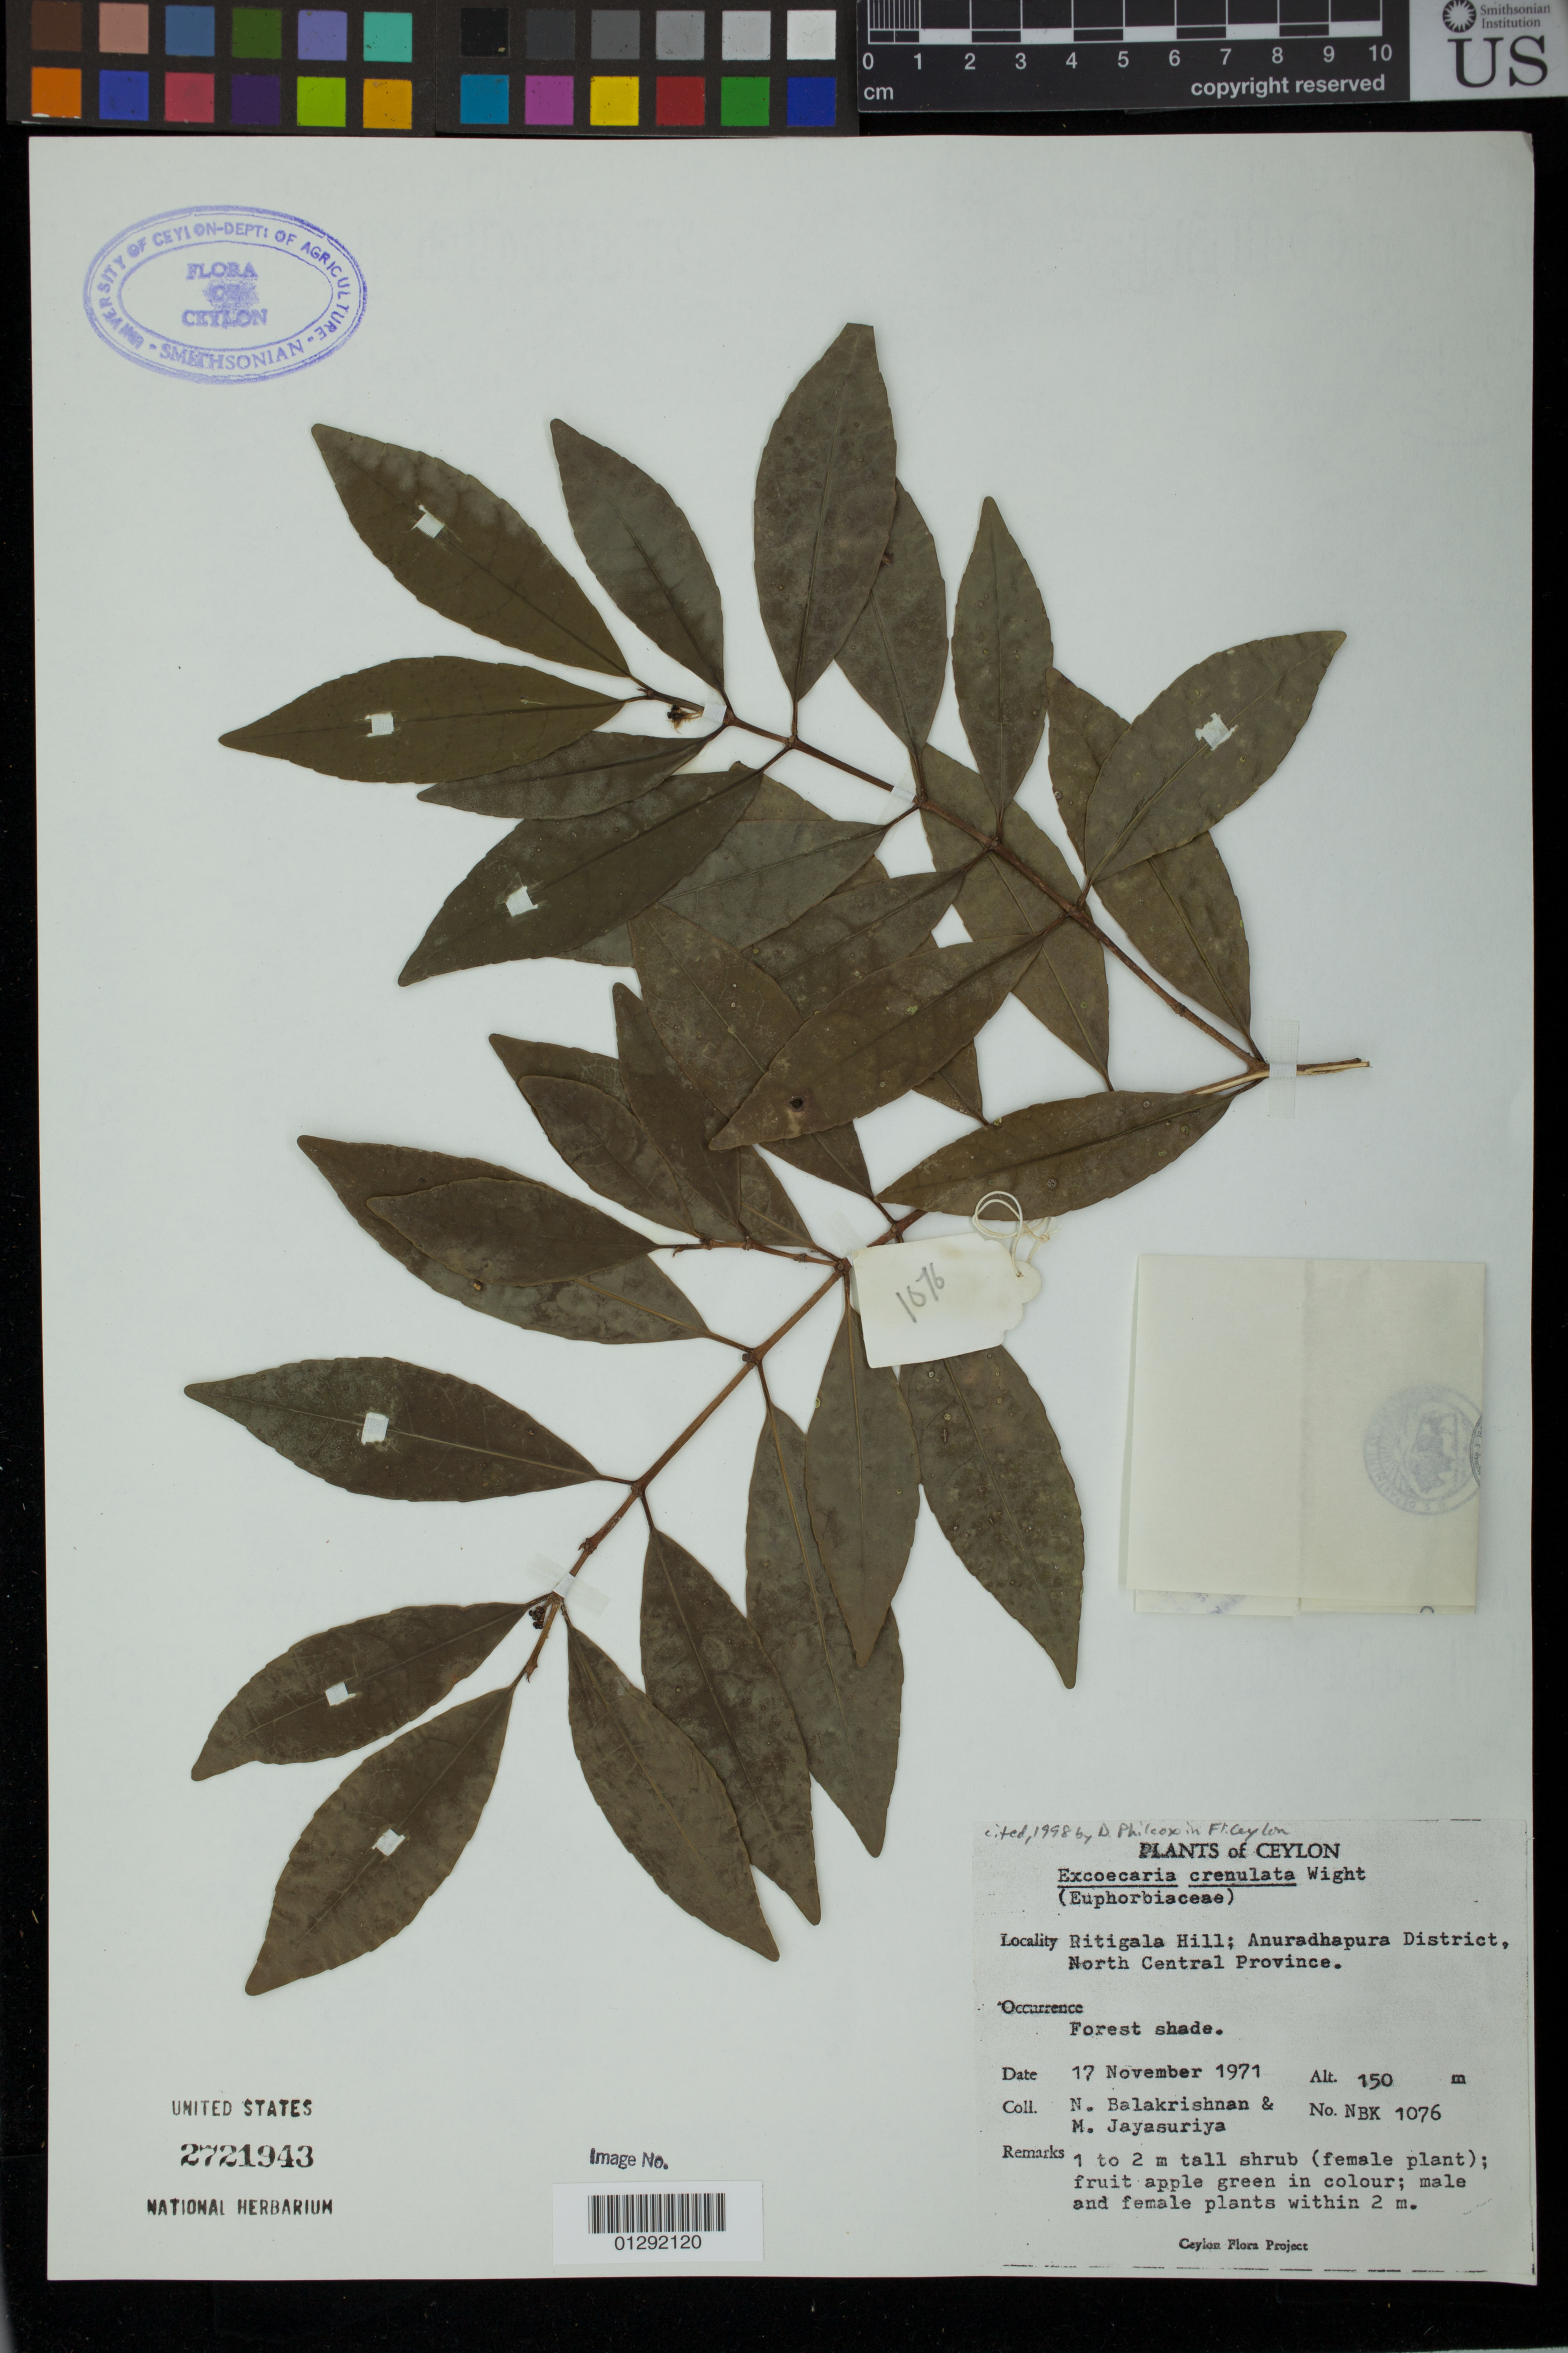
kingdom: Plantae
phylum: Tracheophyta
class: Magnoliopsida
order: Malpighiales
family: Euphorbiaceae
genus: Excoecaria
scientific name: Excoecaria crenulata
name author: Wight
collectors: N. Balakrishnan & M. Jayasuriya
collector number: NBK 1076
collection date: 1971-11-17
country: Sri Lanka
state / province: North Central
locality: Ceylon: Ritigala Hill; Anuradhapura District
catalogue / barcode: US 2721943